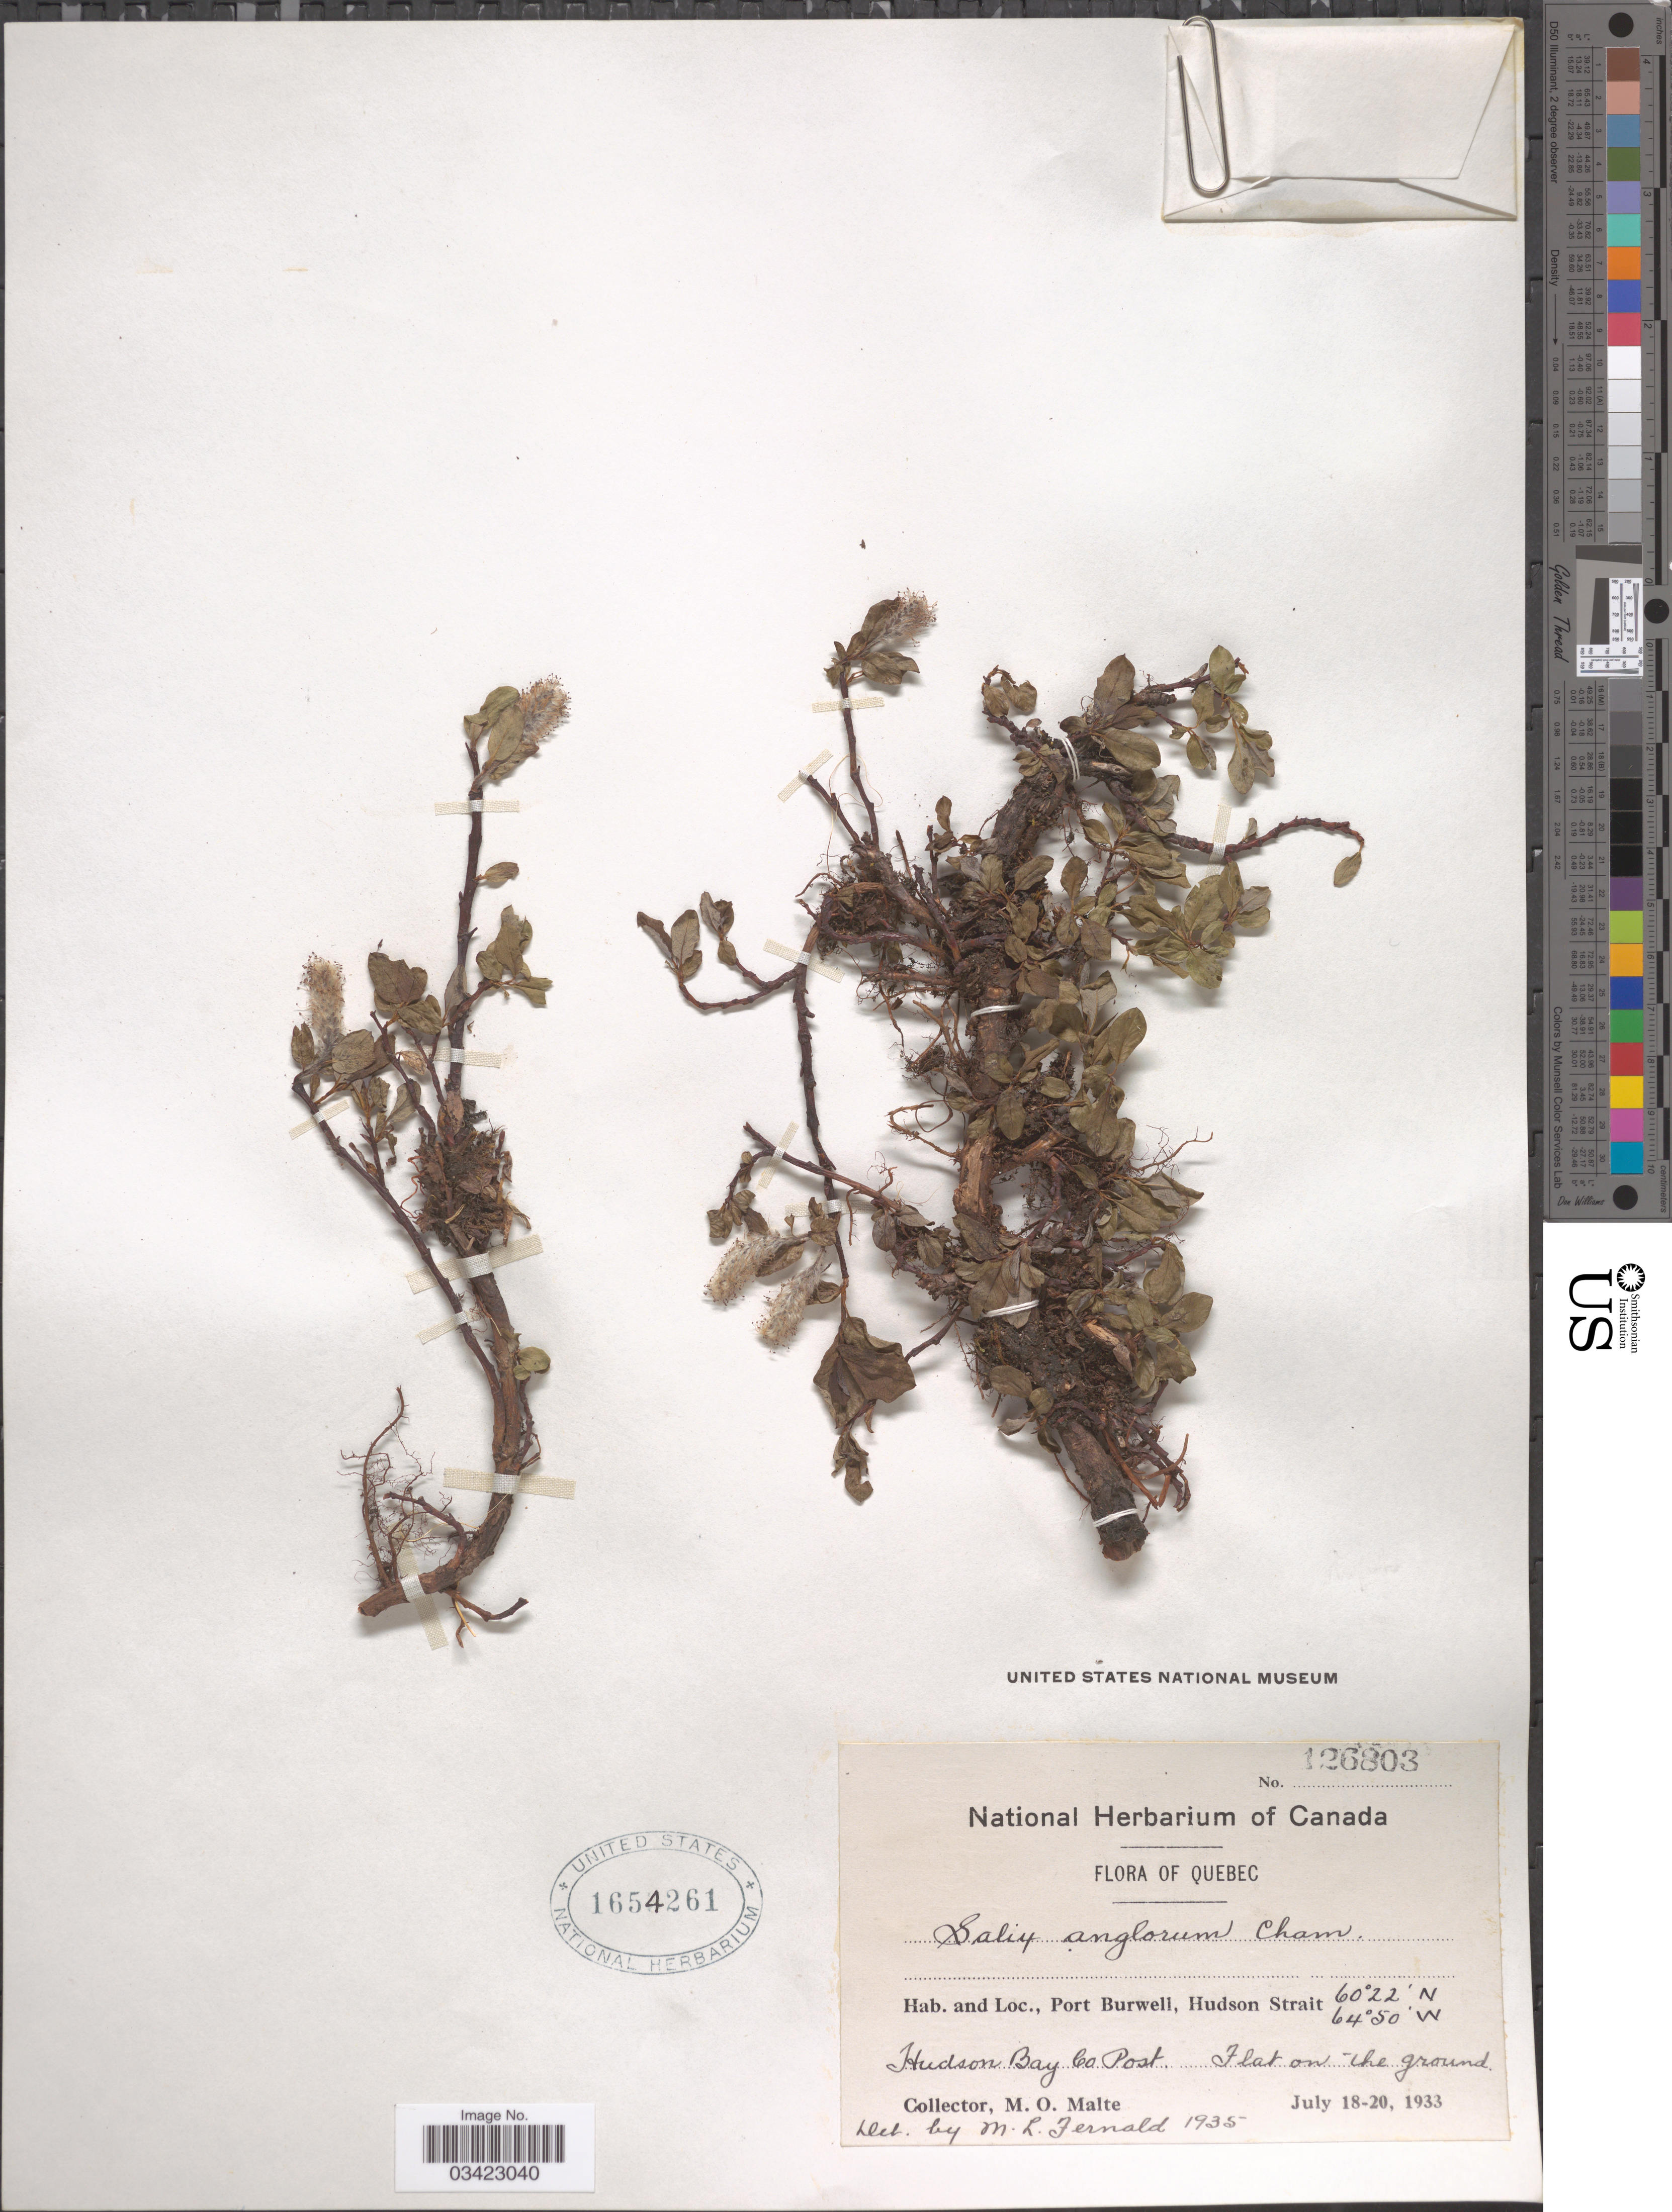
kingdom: Plantae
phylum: Tracheophyta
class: Magnoliopsida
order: Malpighiales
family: Salicaceae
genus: Salix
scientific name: Salix anglorum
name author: Cham.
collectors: M. O. Malte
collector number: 126803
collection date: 1933-07-18/1933-07-20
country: Canada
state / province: Quebec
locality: Port Burwell, Hudson Strait. Hudson Bay Co Post.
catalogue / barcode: US 1654261